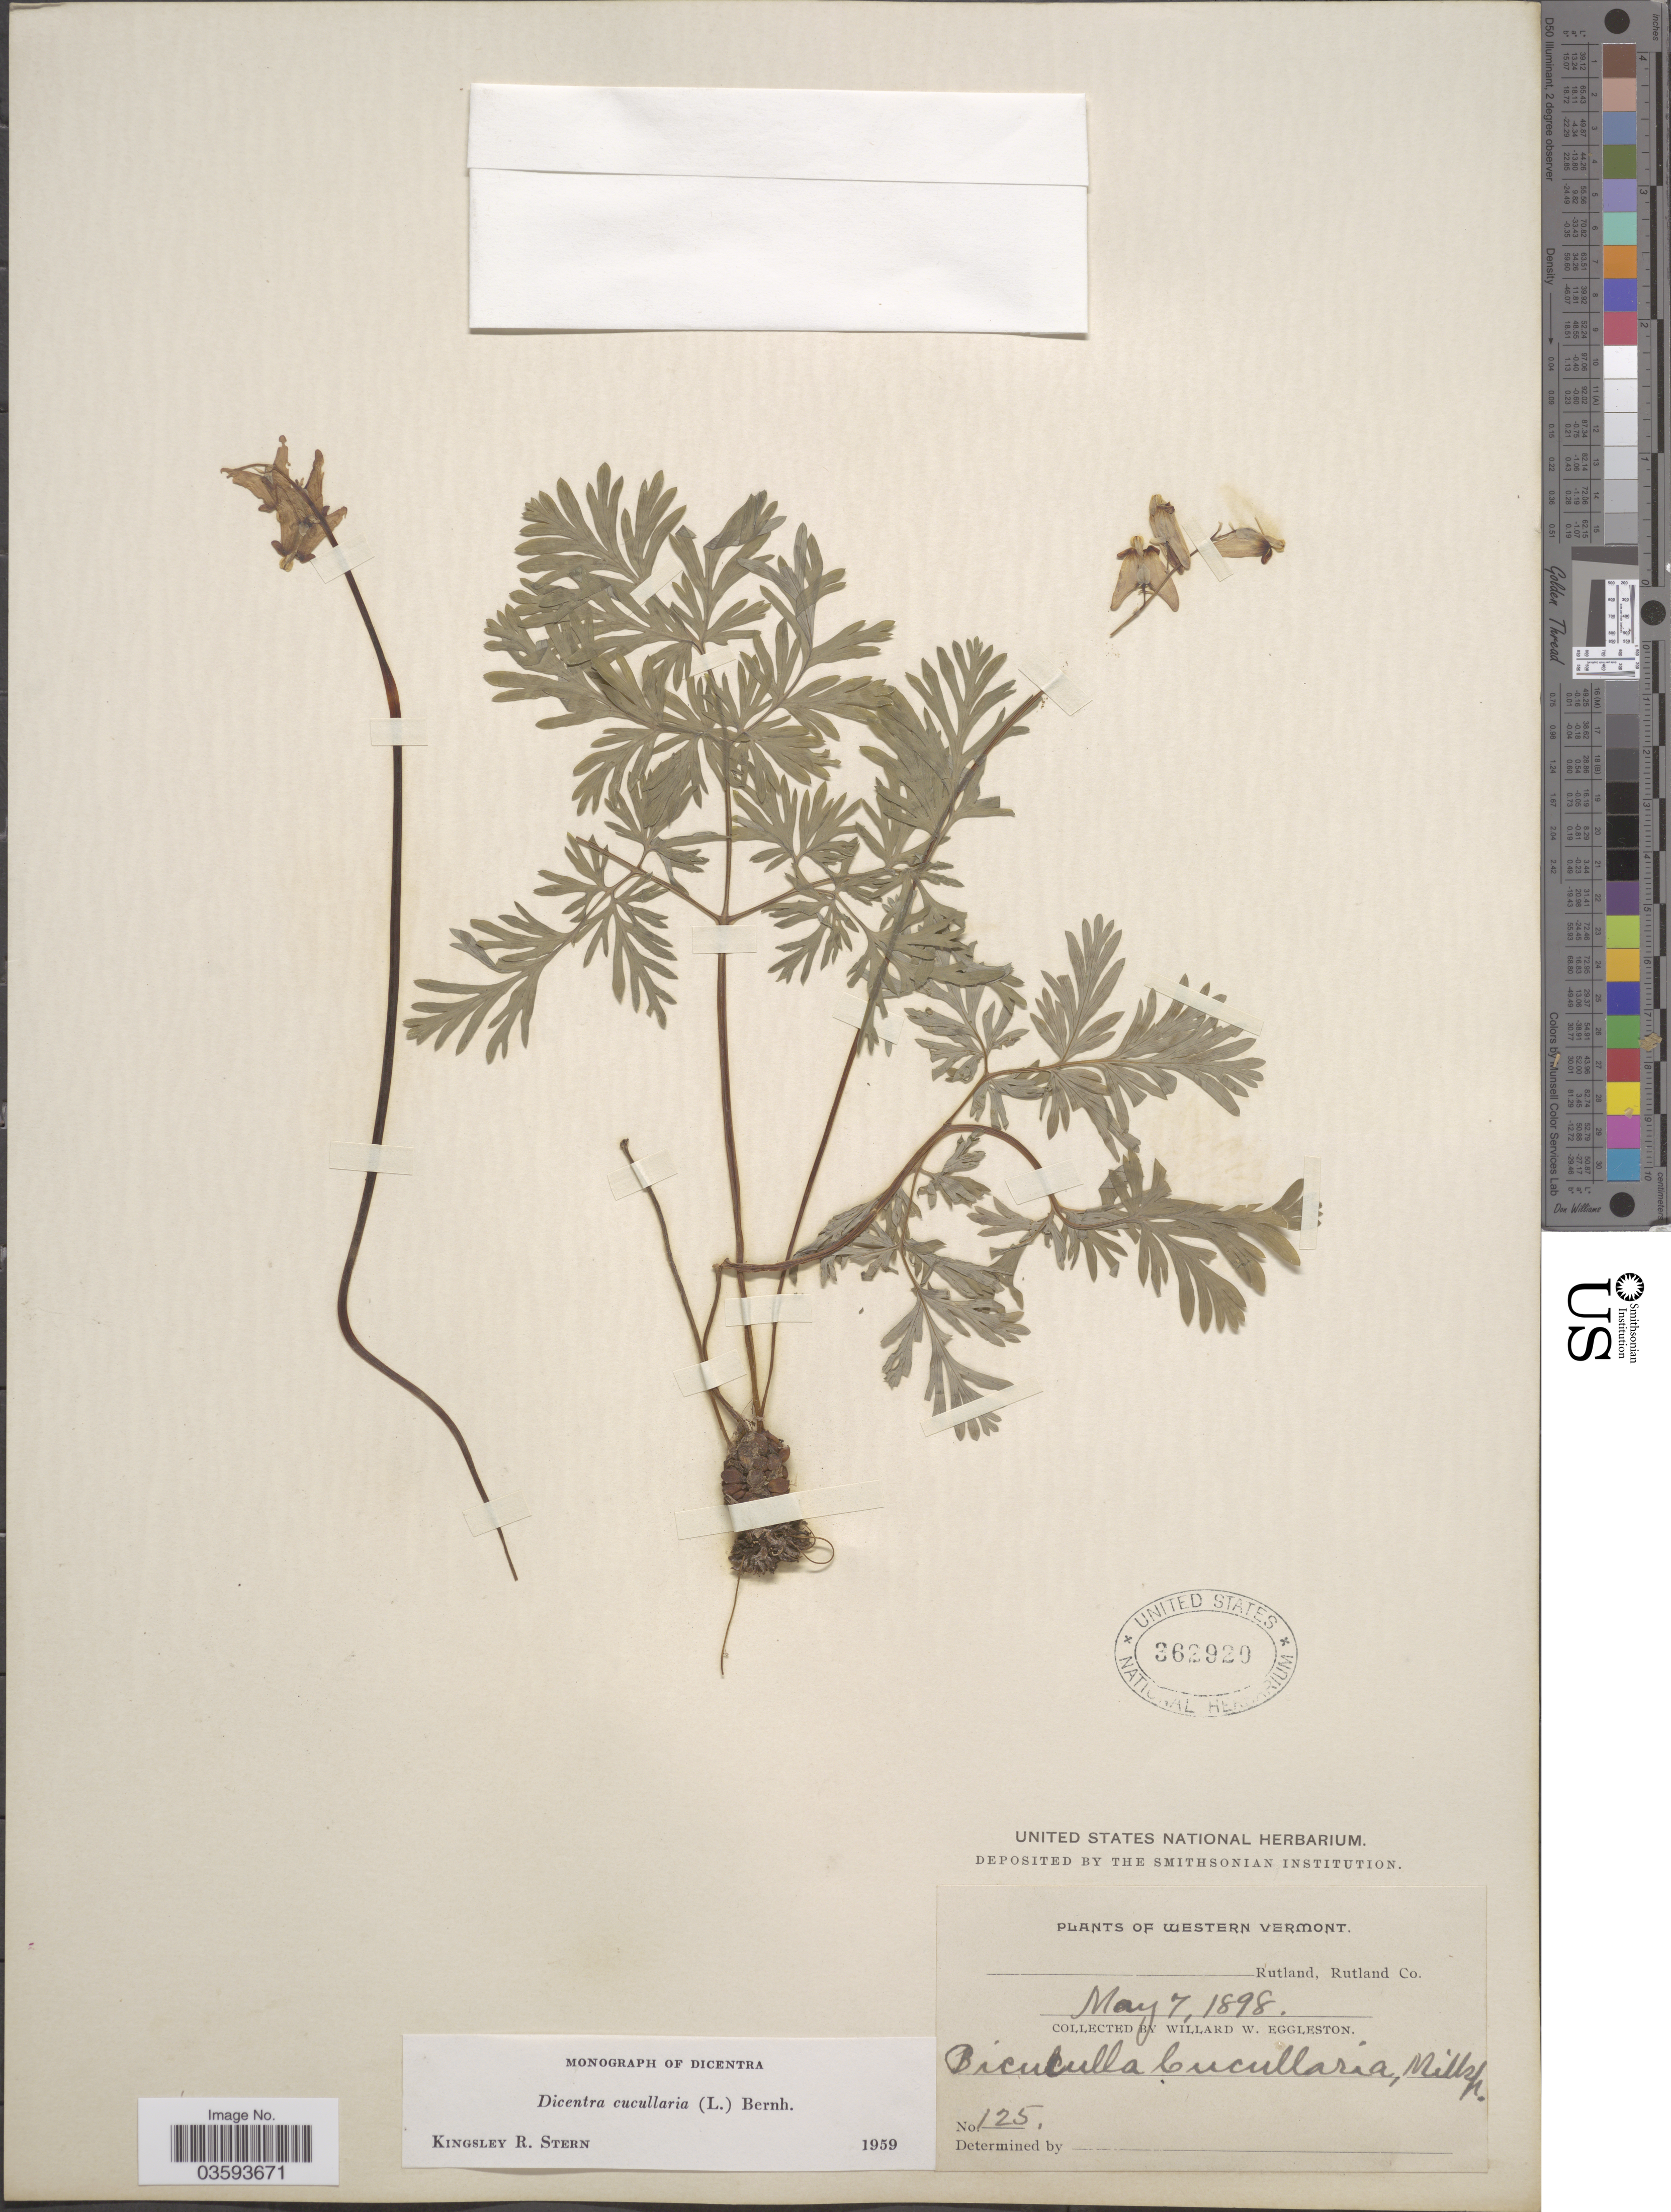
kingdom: Plantae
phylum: Tracheophyta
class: Magnoliopsida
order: Ranunculales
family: Papaveraceae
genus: Dicentra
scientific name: Dicentra cucullaria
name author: (L.) Bernh.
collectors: W. W. Eggleston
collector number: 125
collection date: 1898-05-07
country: United States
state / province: Vermont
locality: Western Vermont. Rutland, Rutland Co.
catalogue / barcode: US 362920